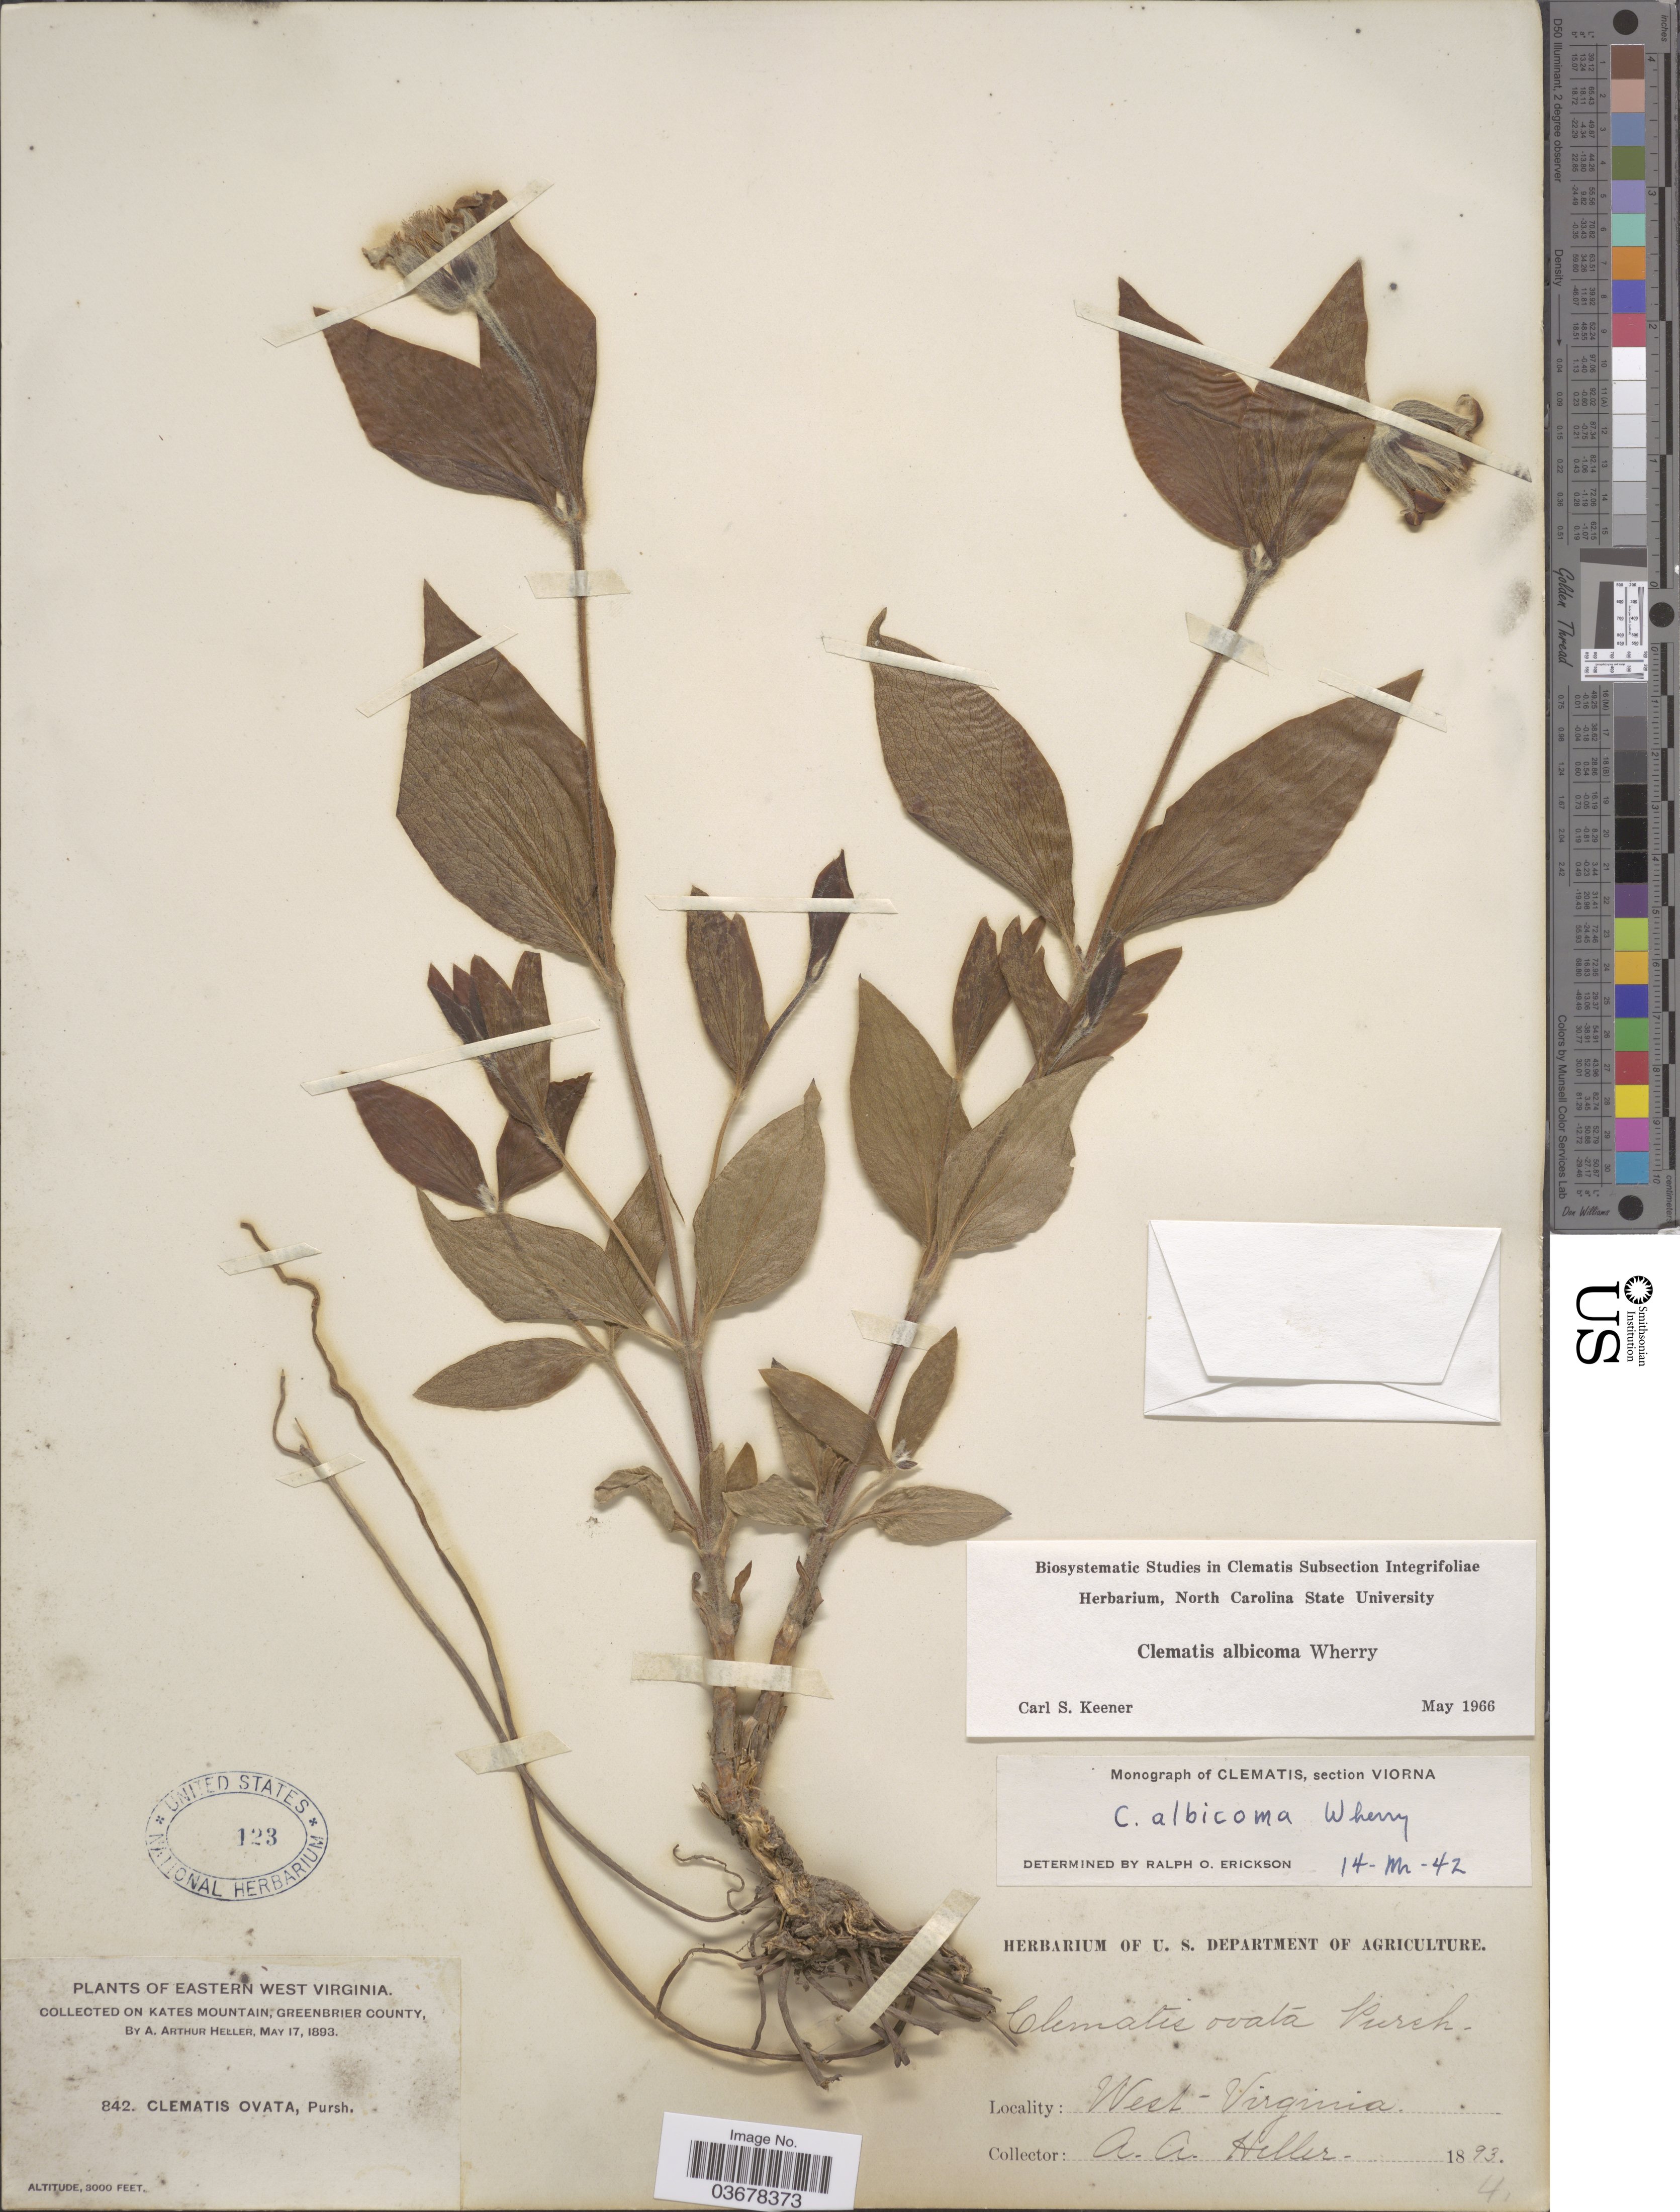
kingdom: Plantae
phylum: Tracheophyta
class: Magnoliopsida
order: Ranunculales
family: Ranunculaceae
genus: Clematis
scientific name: Clematis viorna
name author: L.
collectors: A. A. Heller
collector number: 842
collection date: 1893-05-17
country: United States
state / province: West Virginia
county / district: Greenbrier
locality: Eastern West Virginia. Kates Mountain, Greenbrier County.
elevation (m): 914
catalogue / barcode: US 123